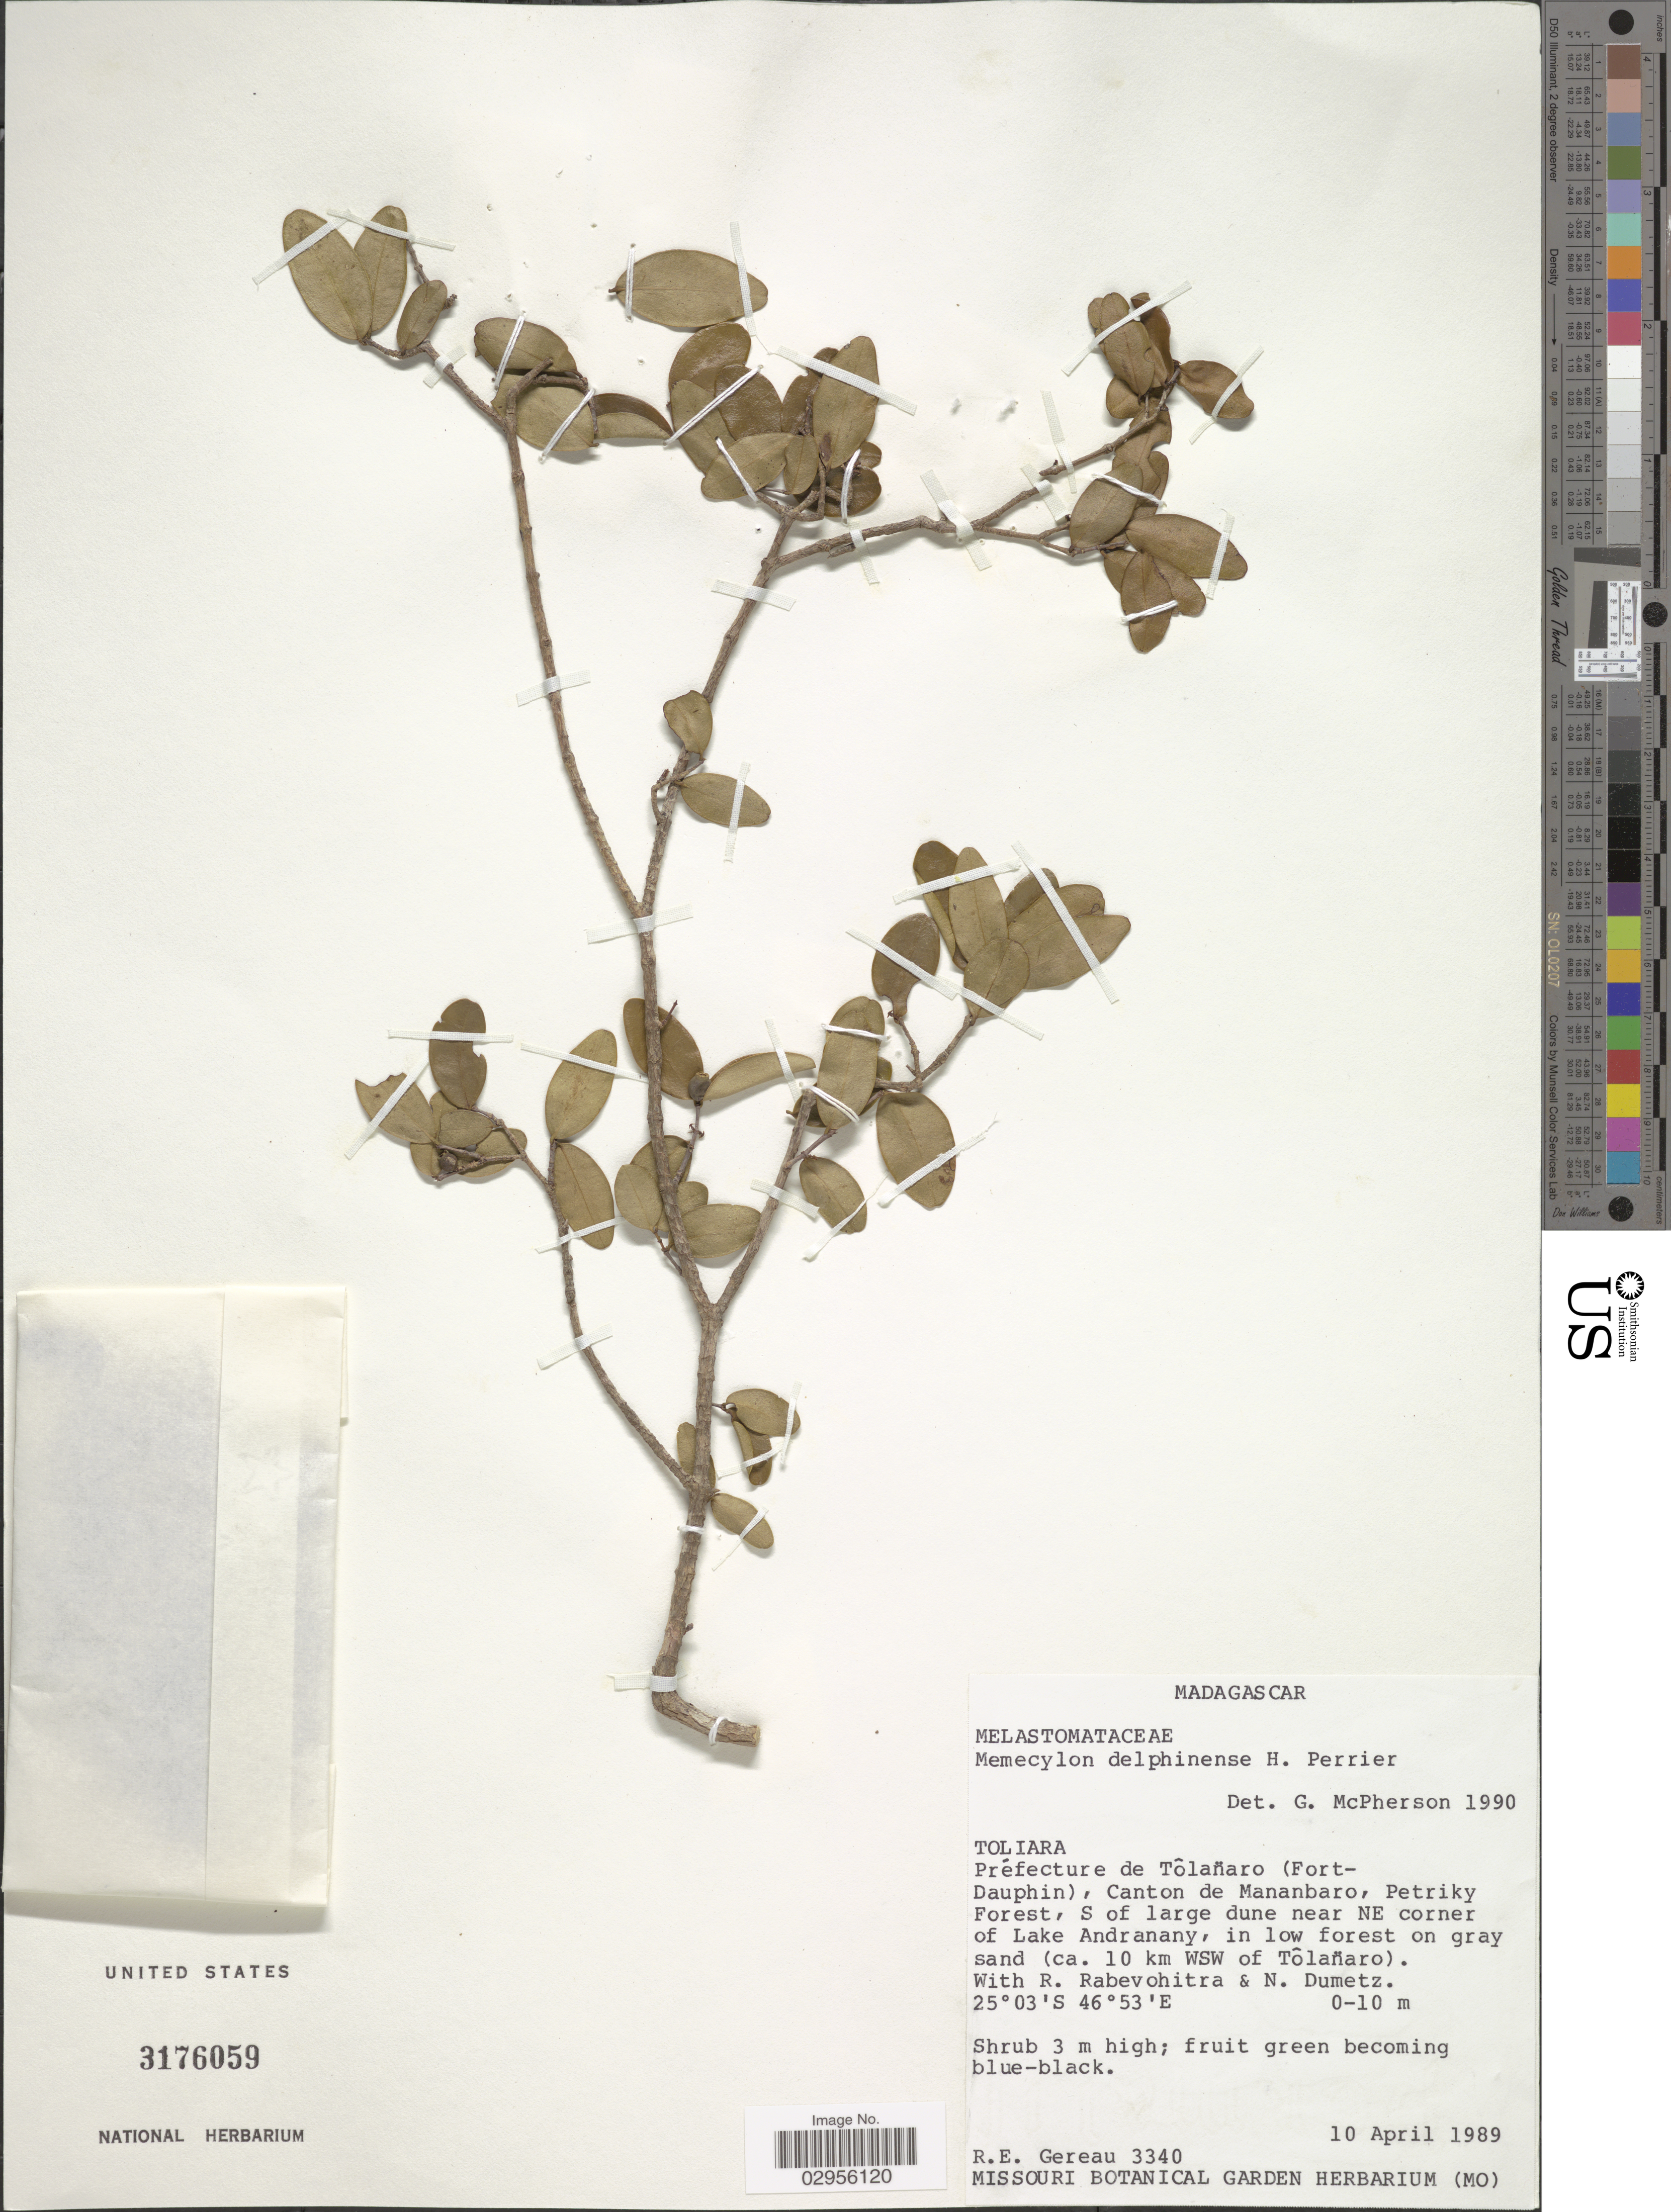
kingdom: Plantae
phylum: Tracheophyta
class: Magnoliopsida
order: Myrtales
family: Melastomataceae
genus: Memecylon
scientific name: Memecylon delphinense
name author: H. Perrier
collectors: R. Gereau, R. Rabevohitra & N. Dumetz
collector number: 3340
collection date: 1989-04-10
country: Madagascar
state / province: Anosy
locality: Préfecture de Tôlanaro (Fort-Dauphin), Canton de Mananbaro, Petriky Forest, S of large dune near NE corner of Lake Andranany (ca. 10 km WSW of Tôlanaro).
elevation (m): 0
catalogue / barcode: US 3176059